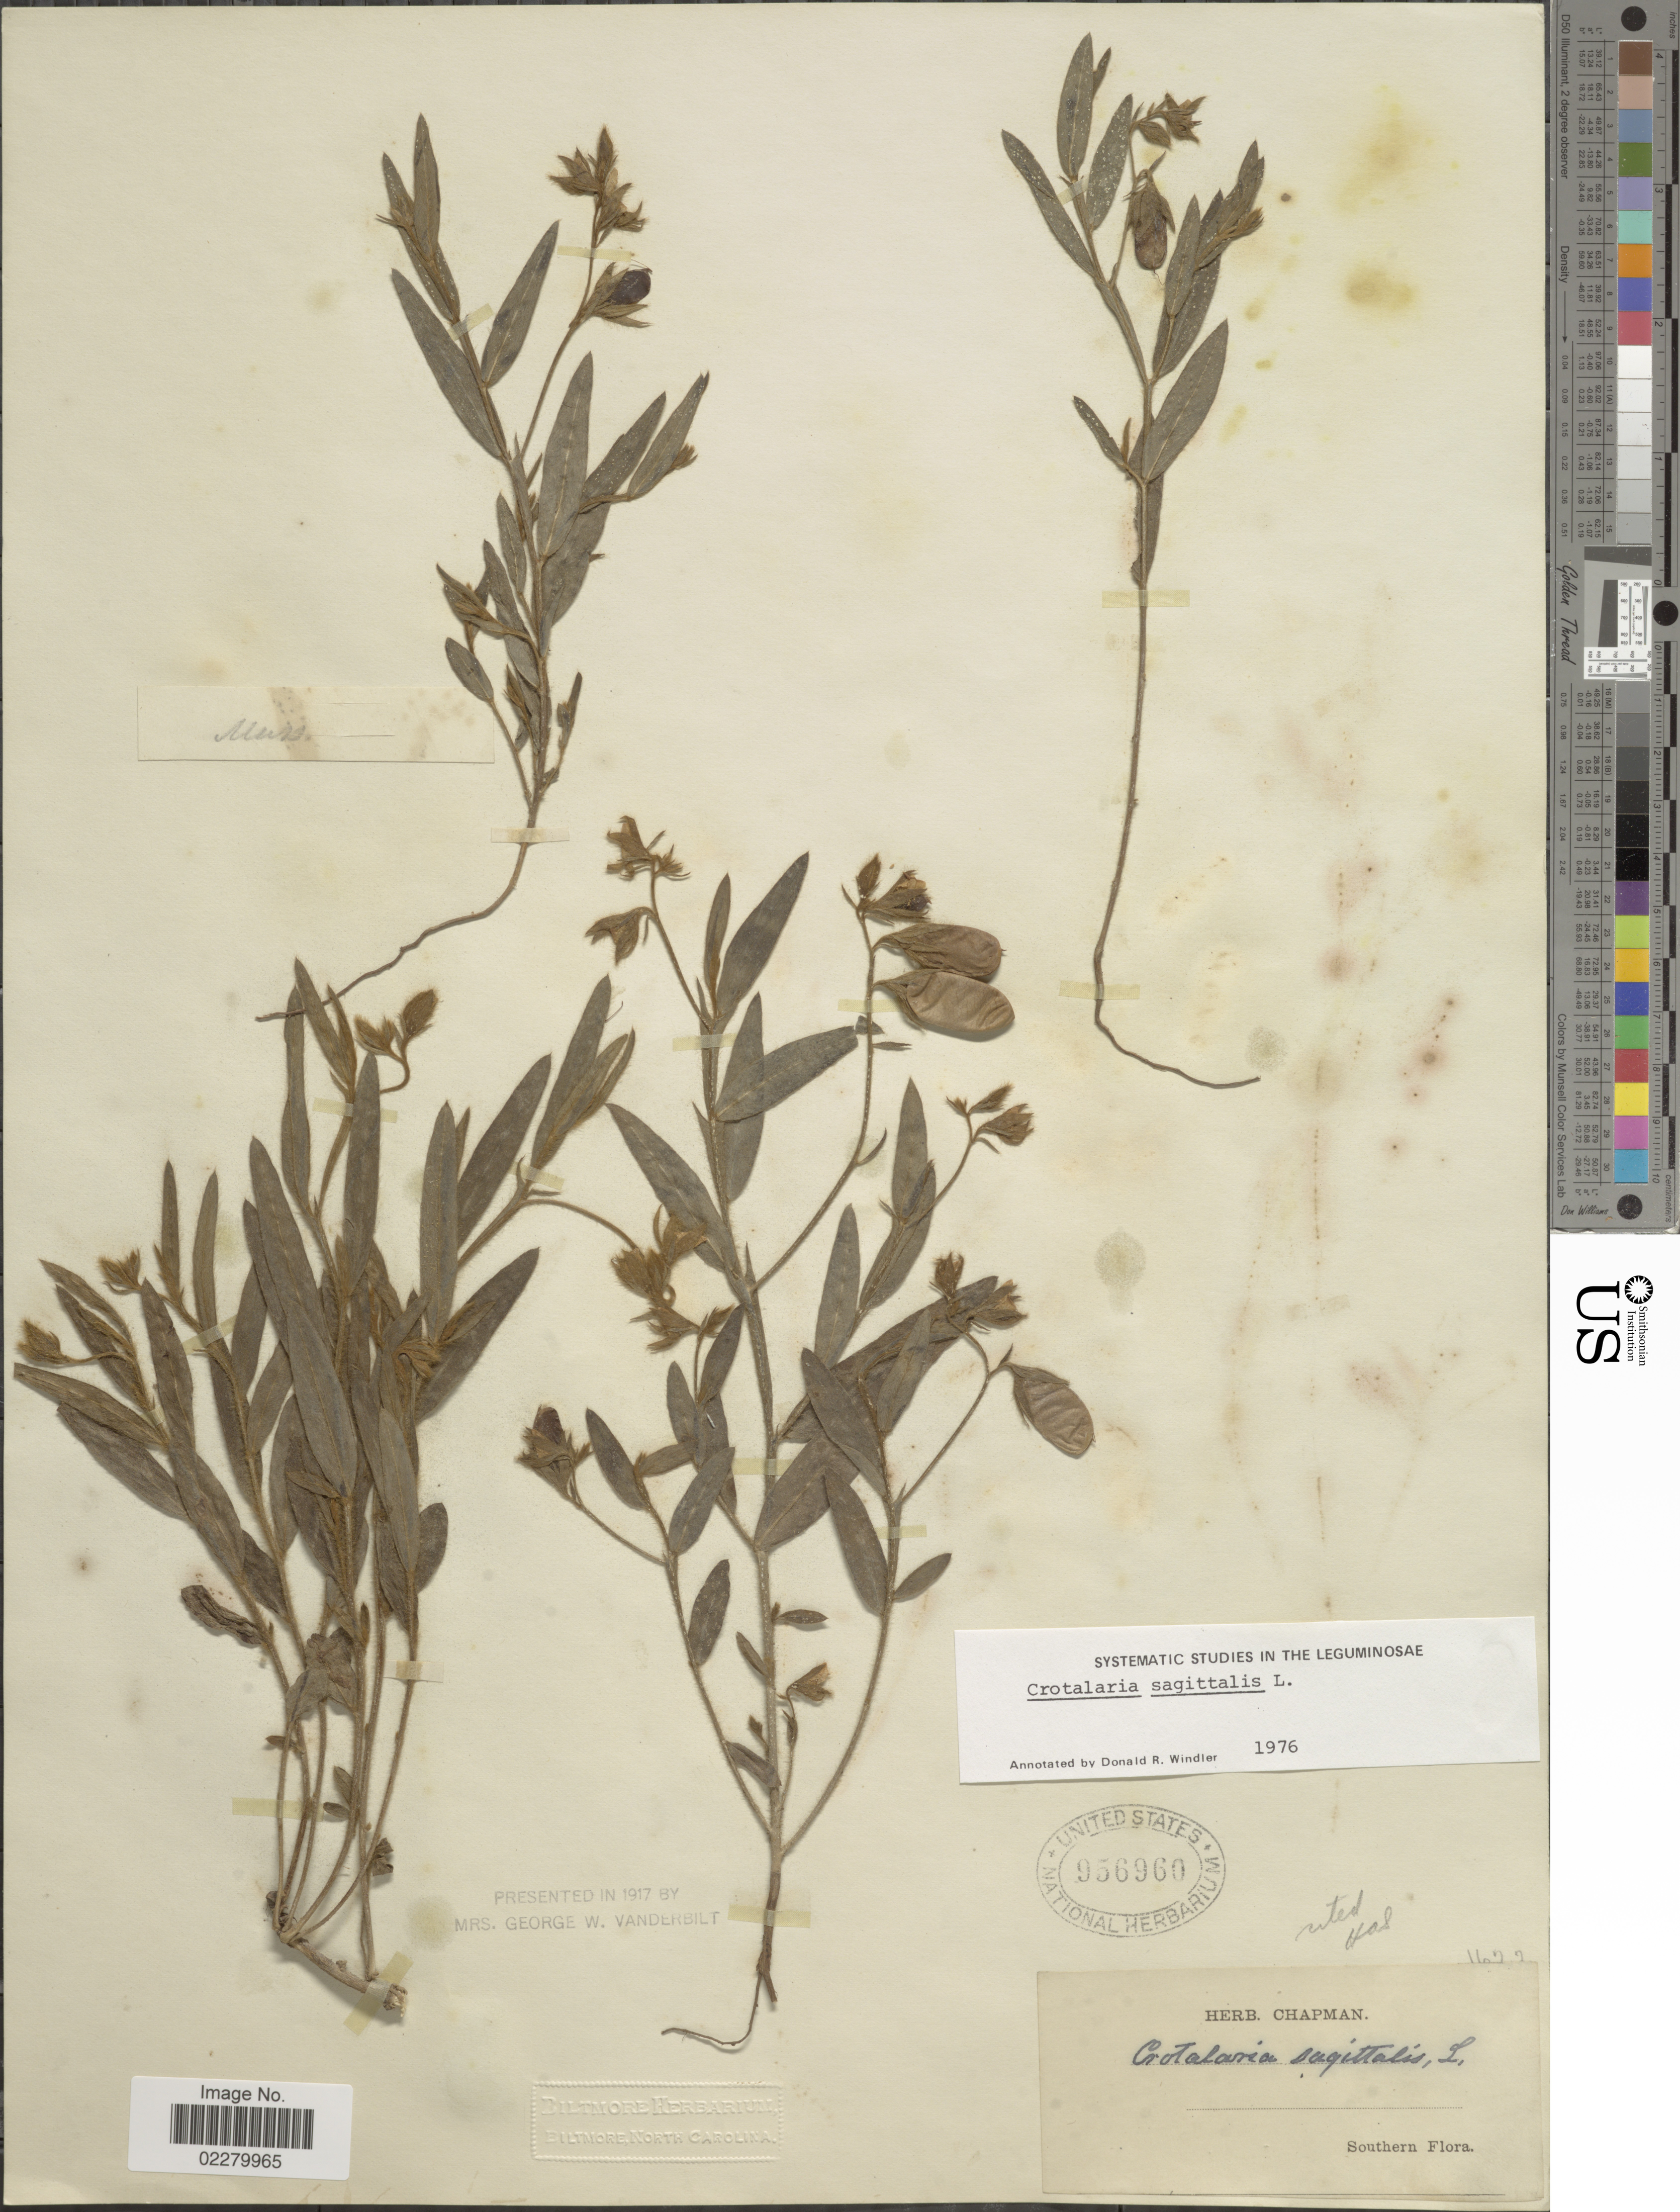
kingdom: Plantae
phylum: Tracheophyta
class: Magnoliopsida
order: Fabales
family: Fabaceae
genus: Crotalaria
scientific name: Crotalaria sagittalis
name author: L.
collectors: ex herb. Chapman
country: United States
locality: Southern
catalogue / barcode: US 956960